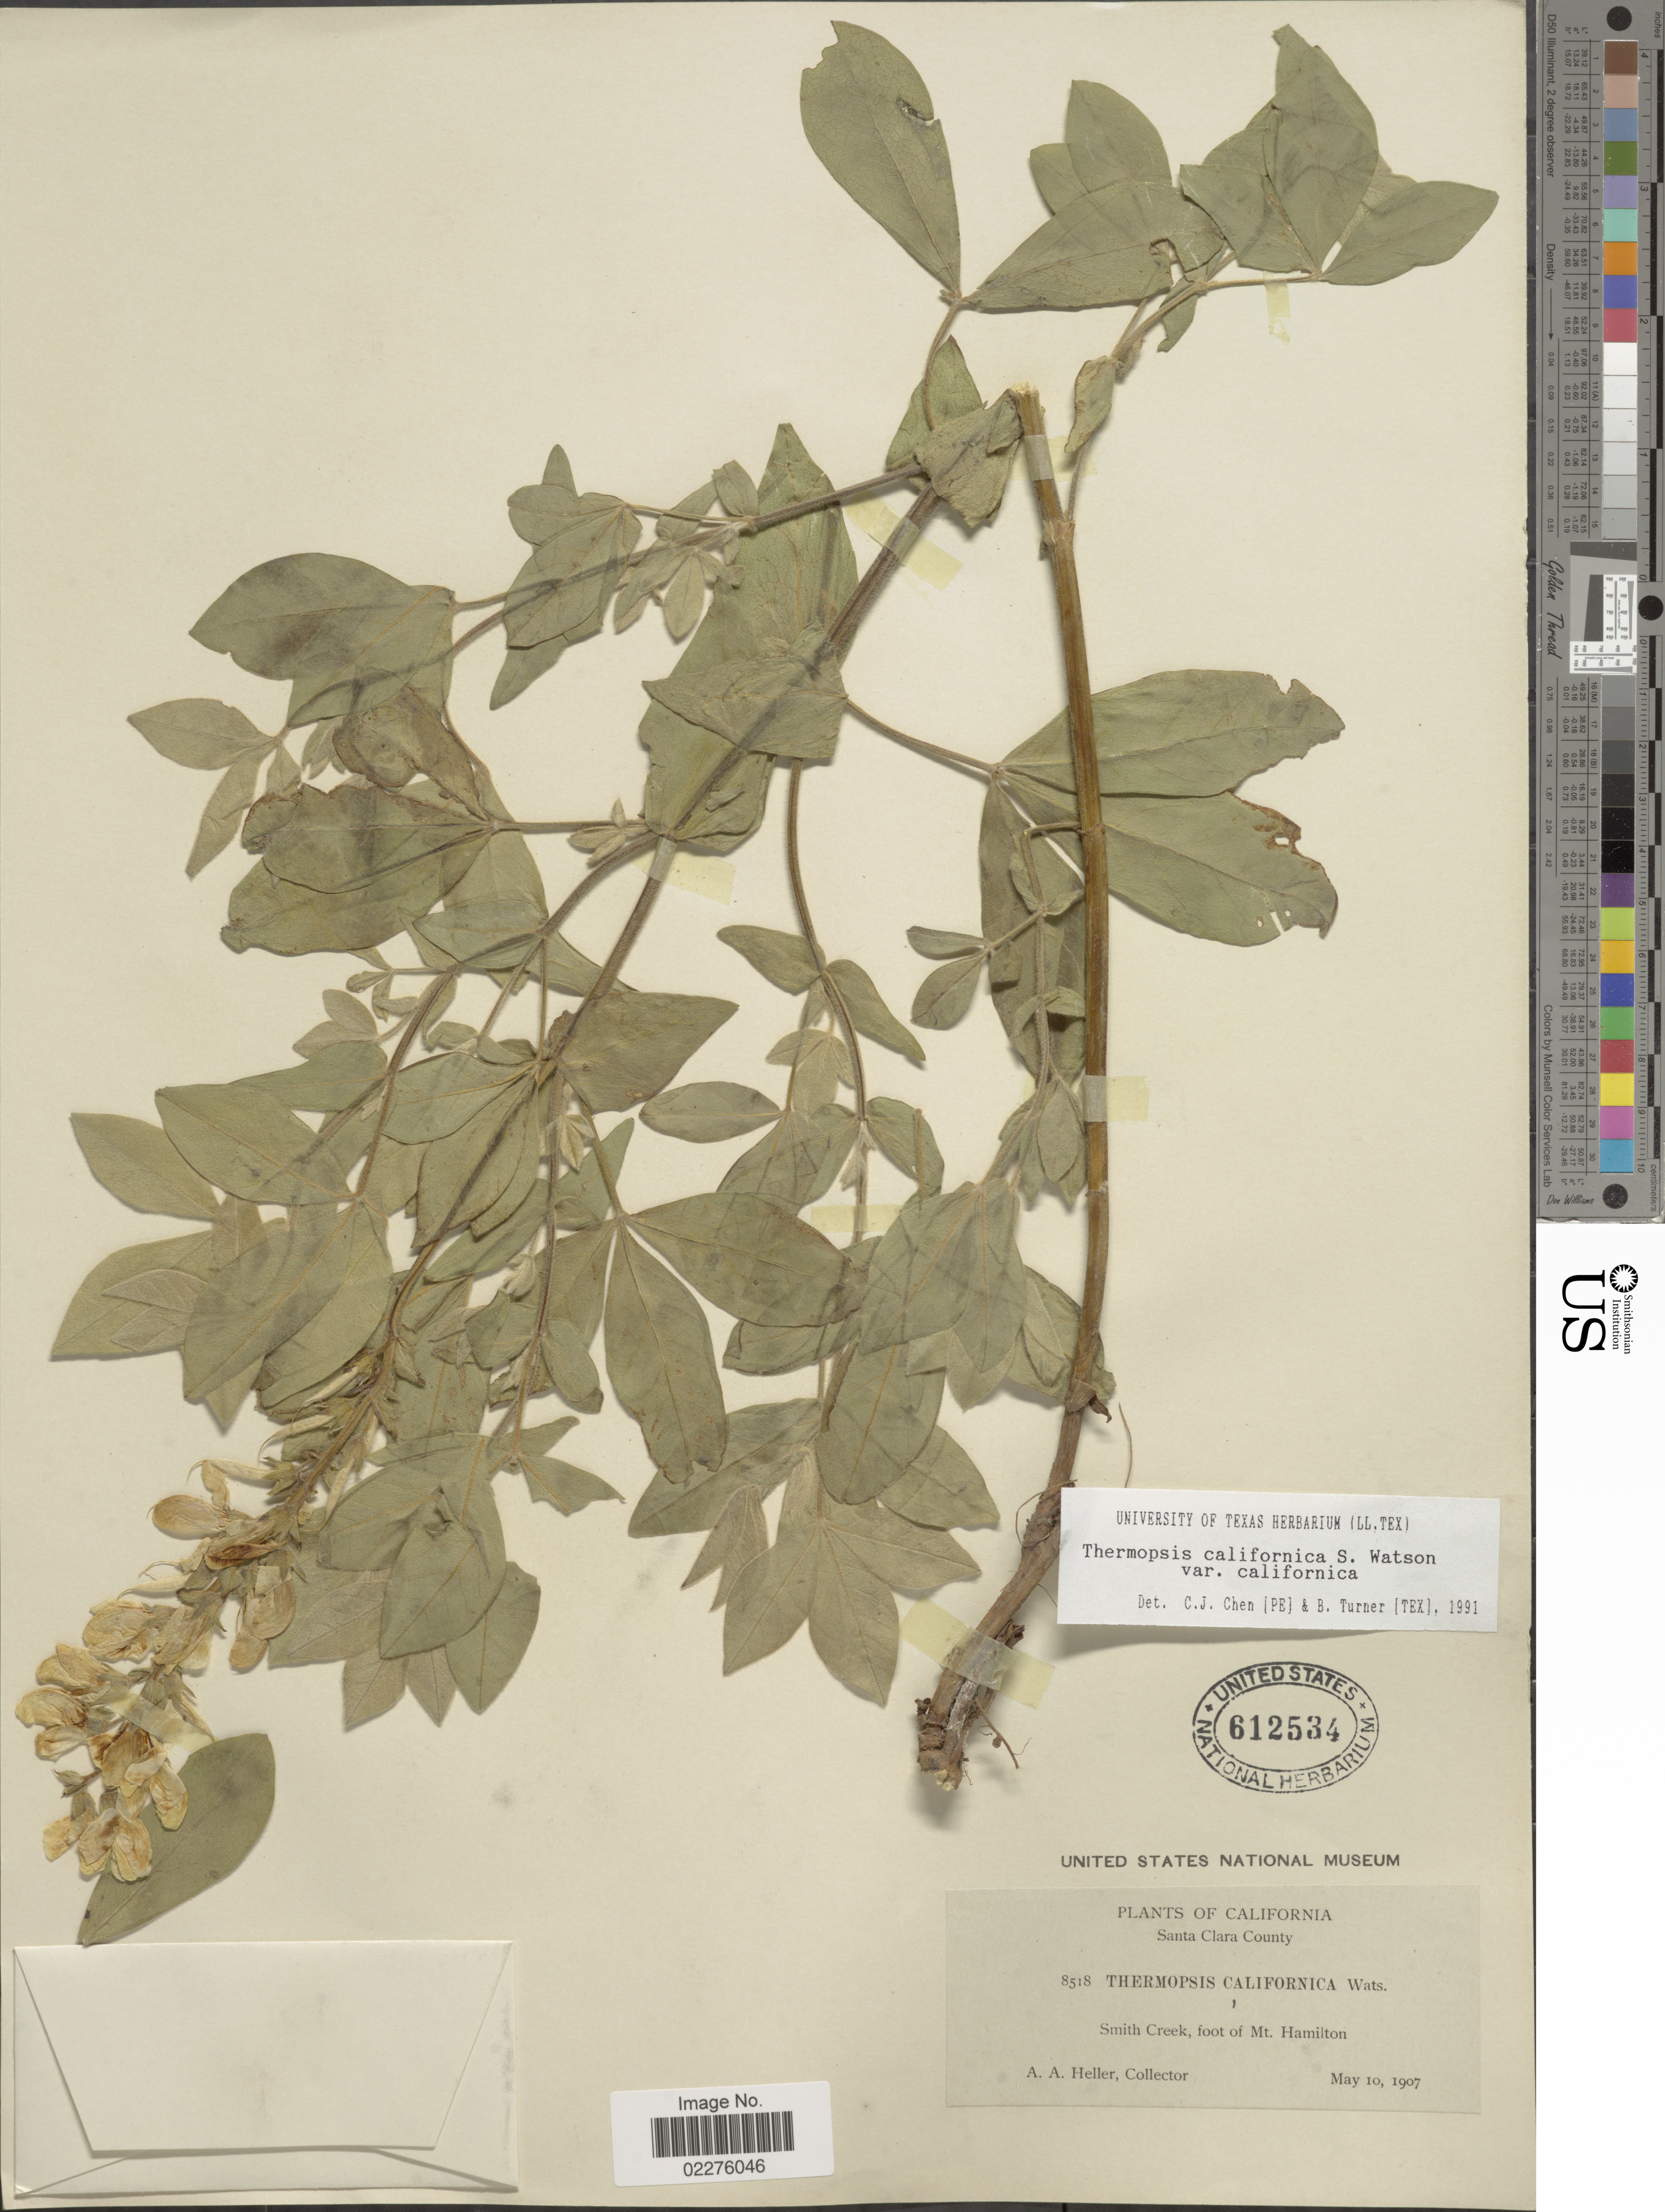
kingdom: Plantae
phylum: Tracheophyta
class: Magnoliopsida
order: Fabales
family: Fabaceae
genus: Thermopsis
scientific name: Thermopsis californica var. californica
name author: S. Watson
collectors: A. A. Heller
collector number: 8518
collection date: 1907-05-10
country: United States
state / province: California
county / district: Santa Clara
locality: Santa Clara County, Smith Creek, foot of Mt Hamilton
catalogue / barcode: US 612534